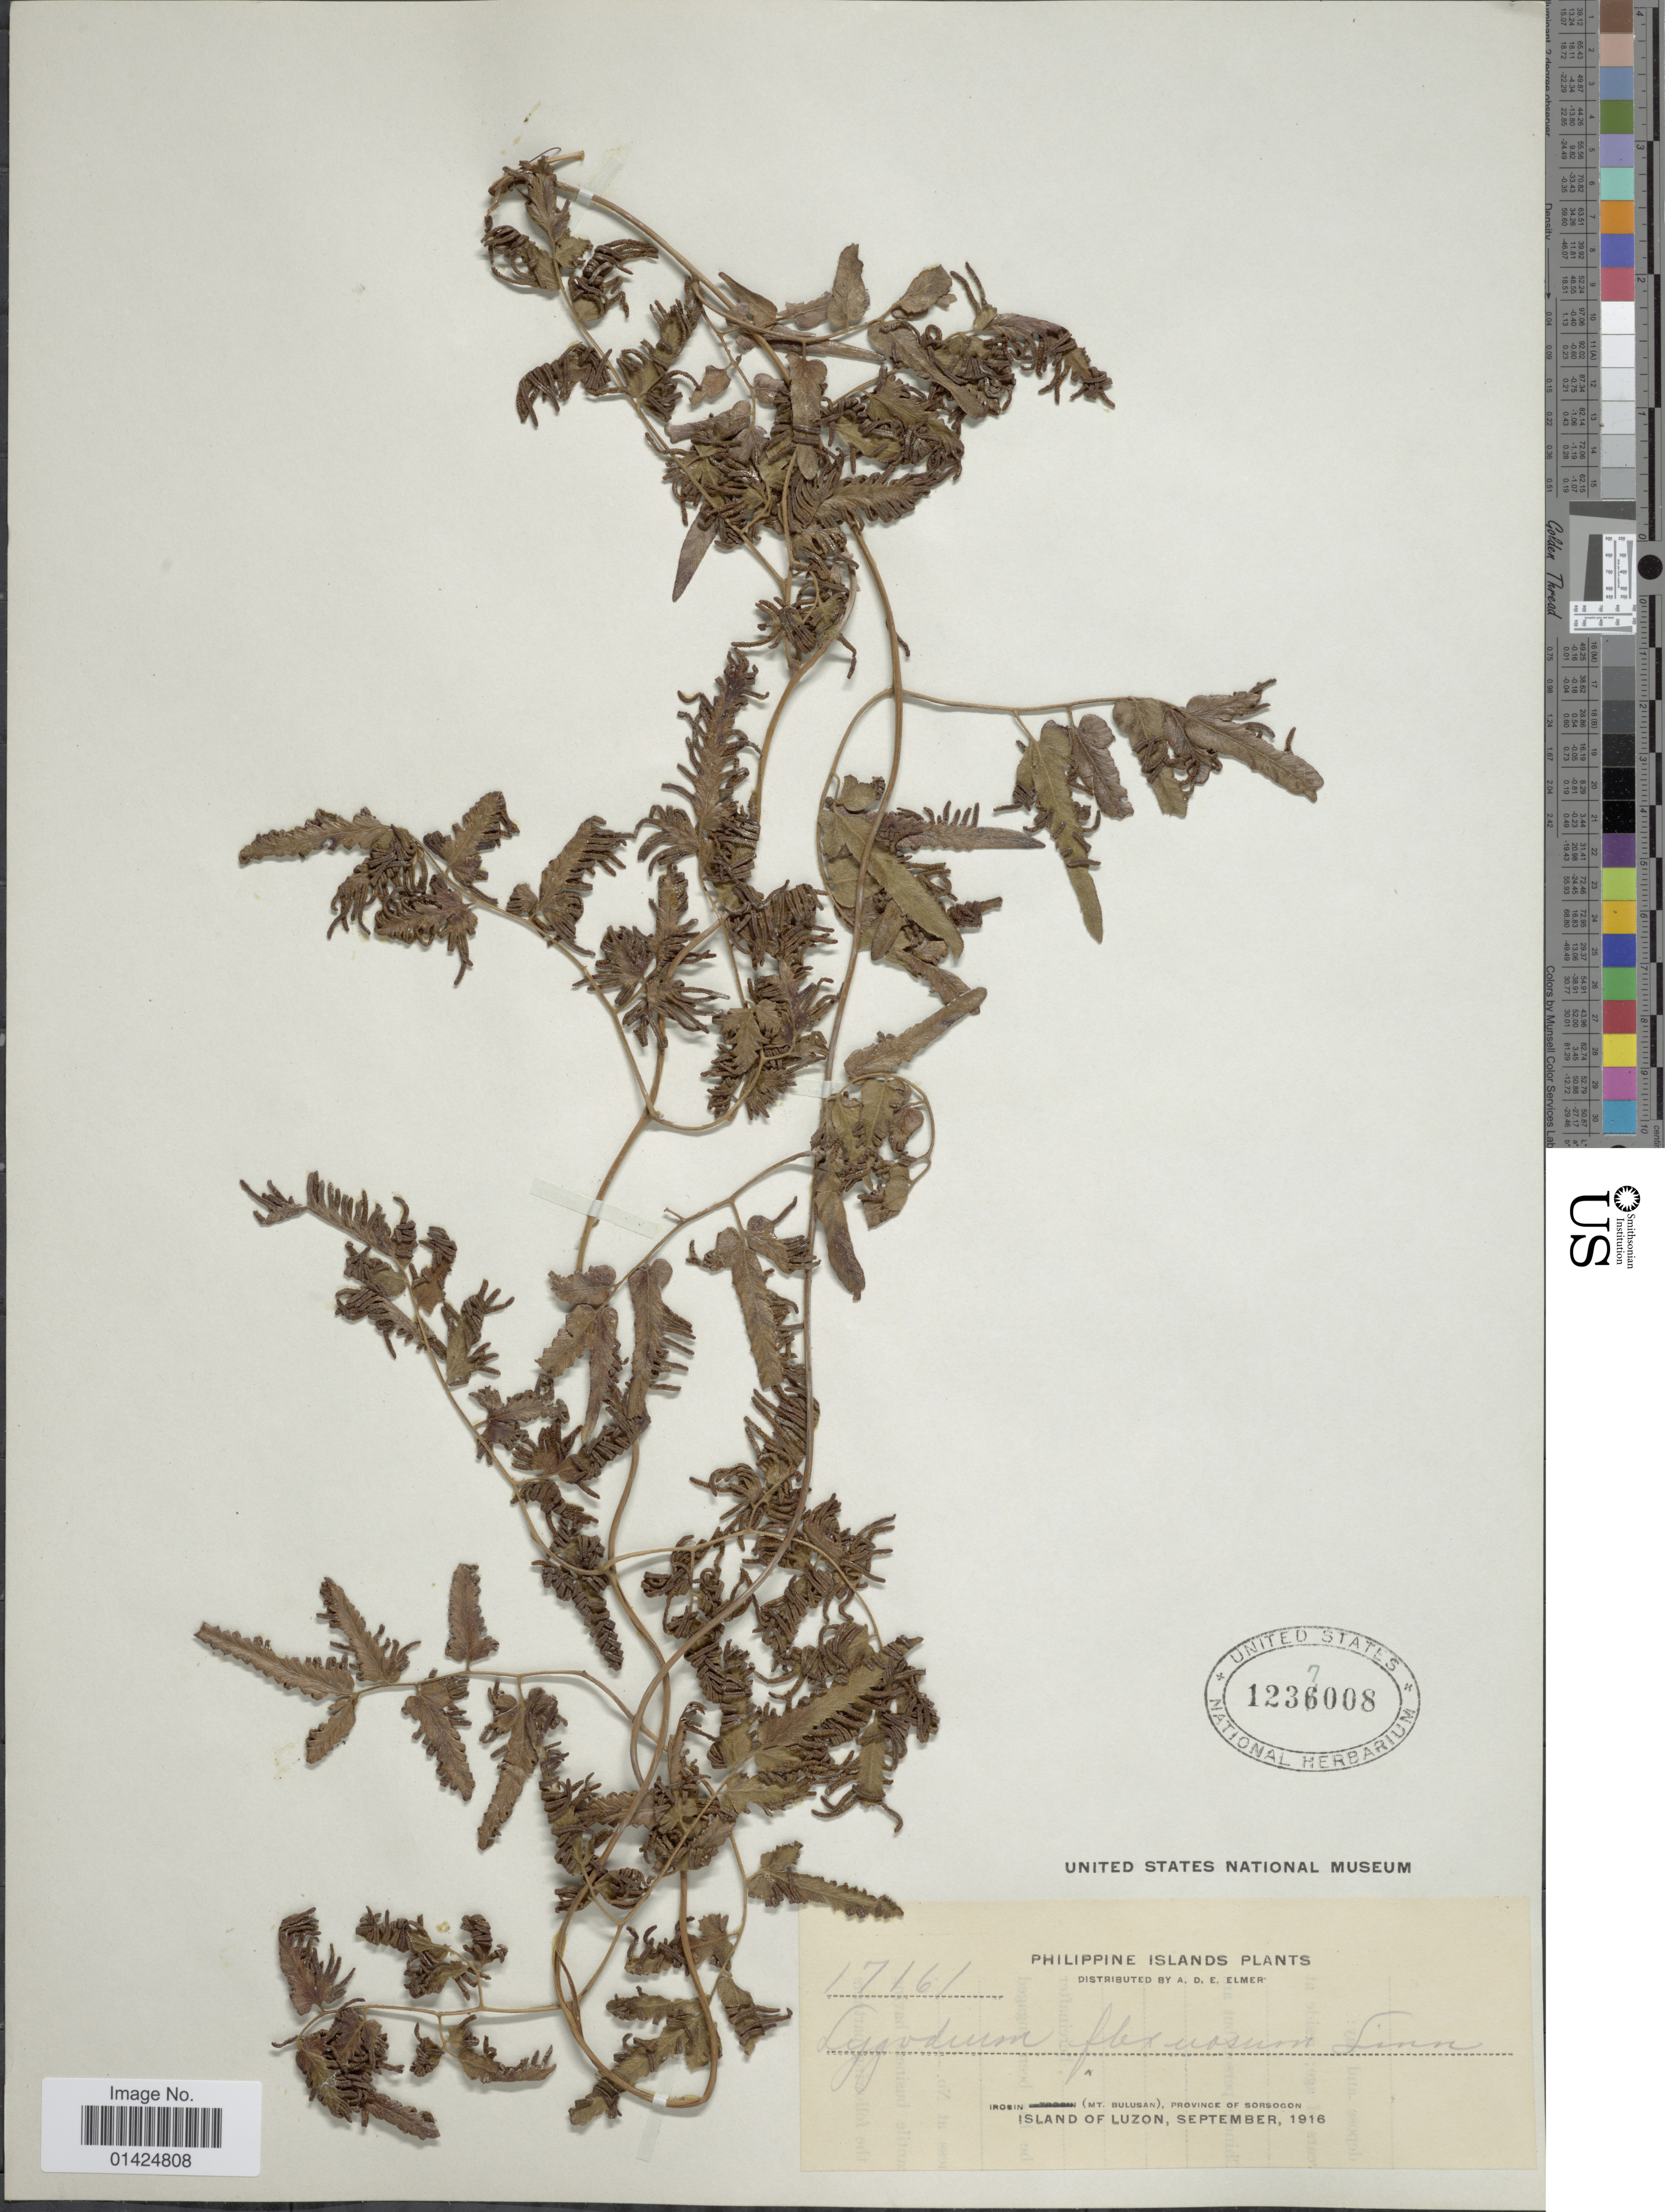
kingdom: Plantae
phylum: Tracheophyta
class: Polypodiopsida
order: Schizaeales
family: Lygodiaceae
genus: Lygodium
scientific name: Lygodium flexuosum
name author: Sw.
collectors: A. D. E. Elmer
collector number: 17161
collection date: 1916-09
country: Philippines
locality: Irosin (Mt. Bulusan), province of Sorsogon. Island of Luzon.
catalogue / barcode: US 1237008